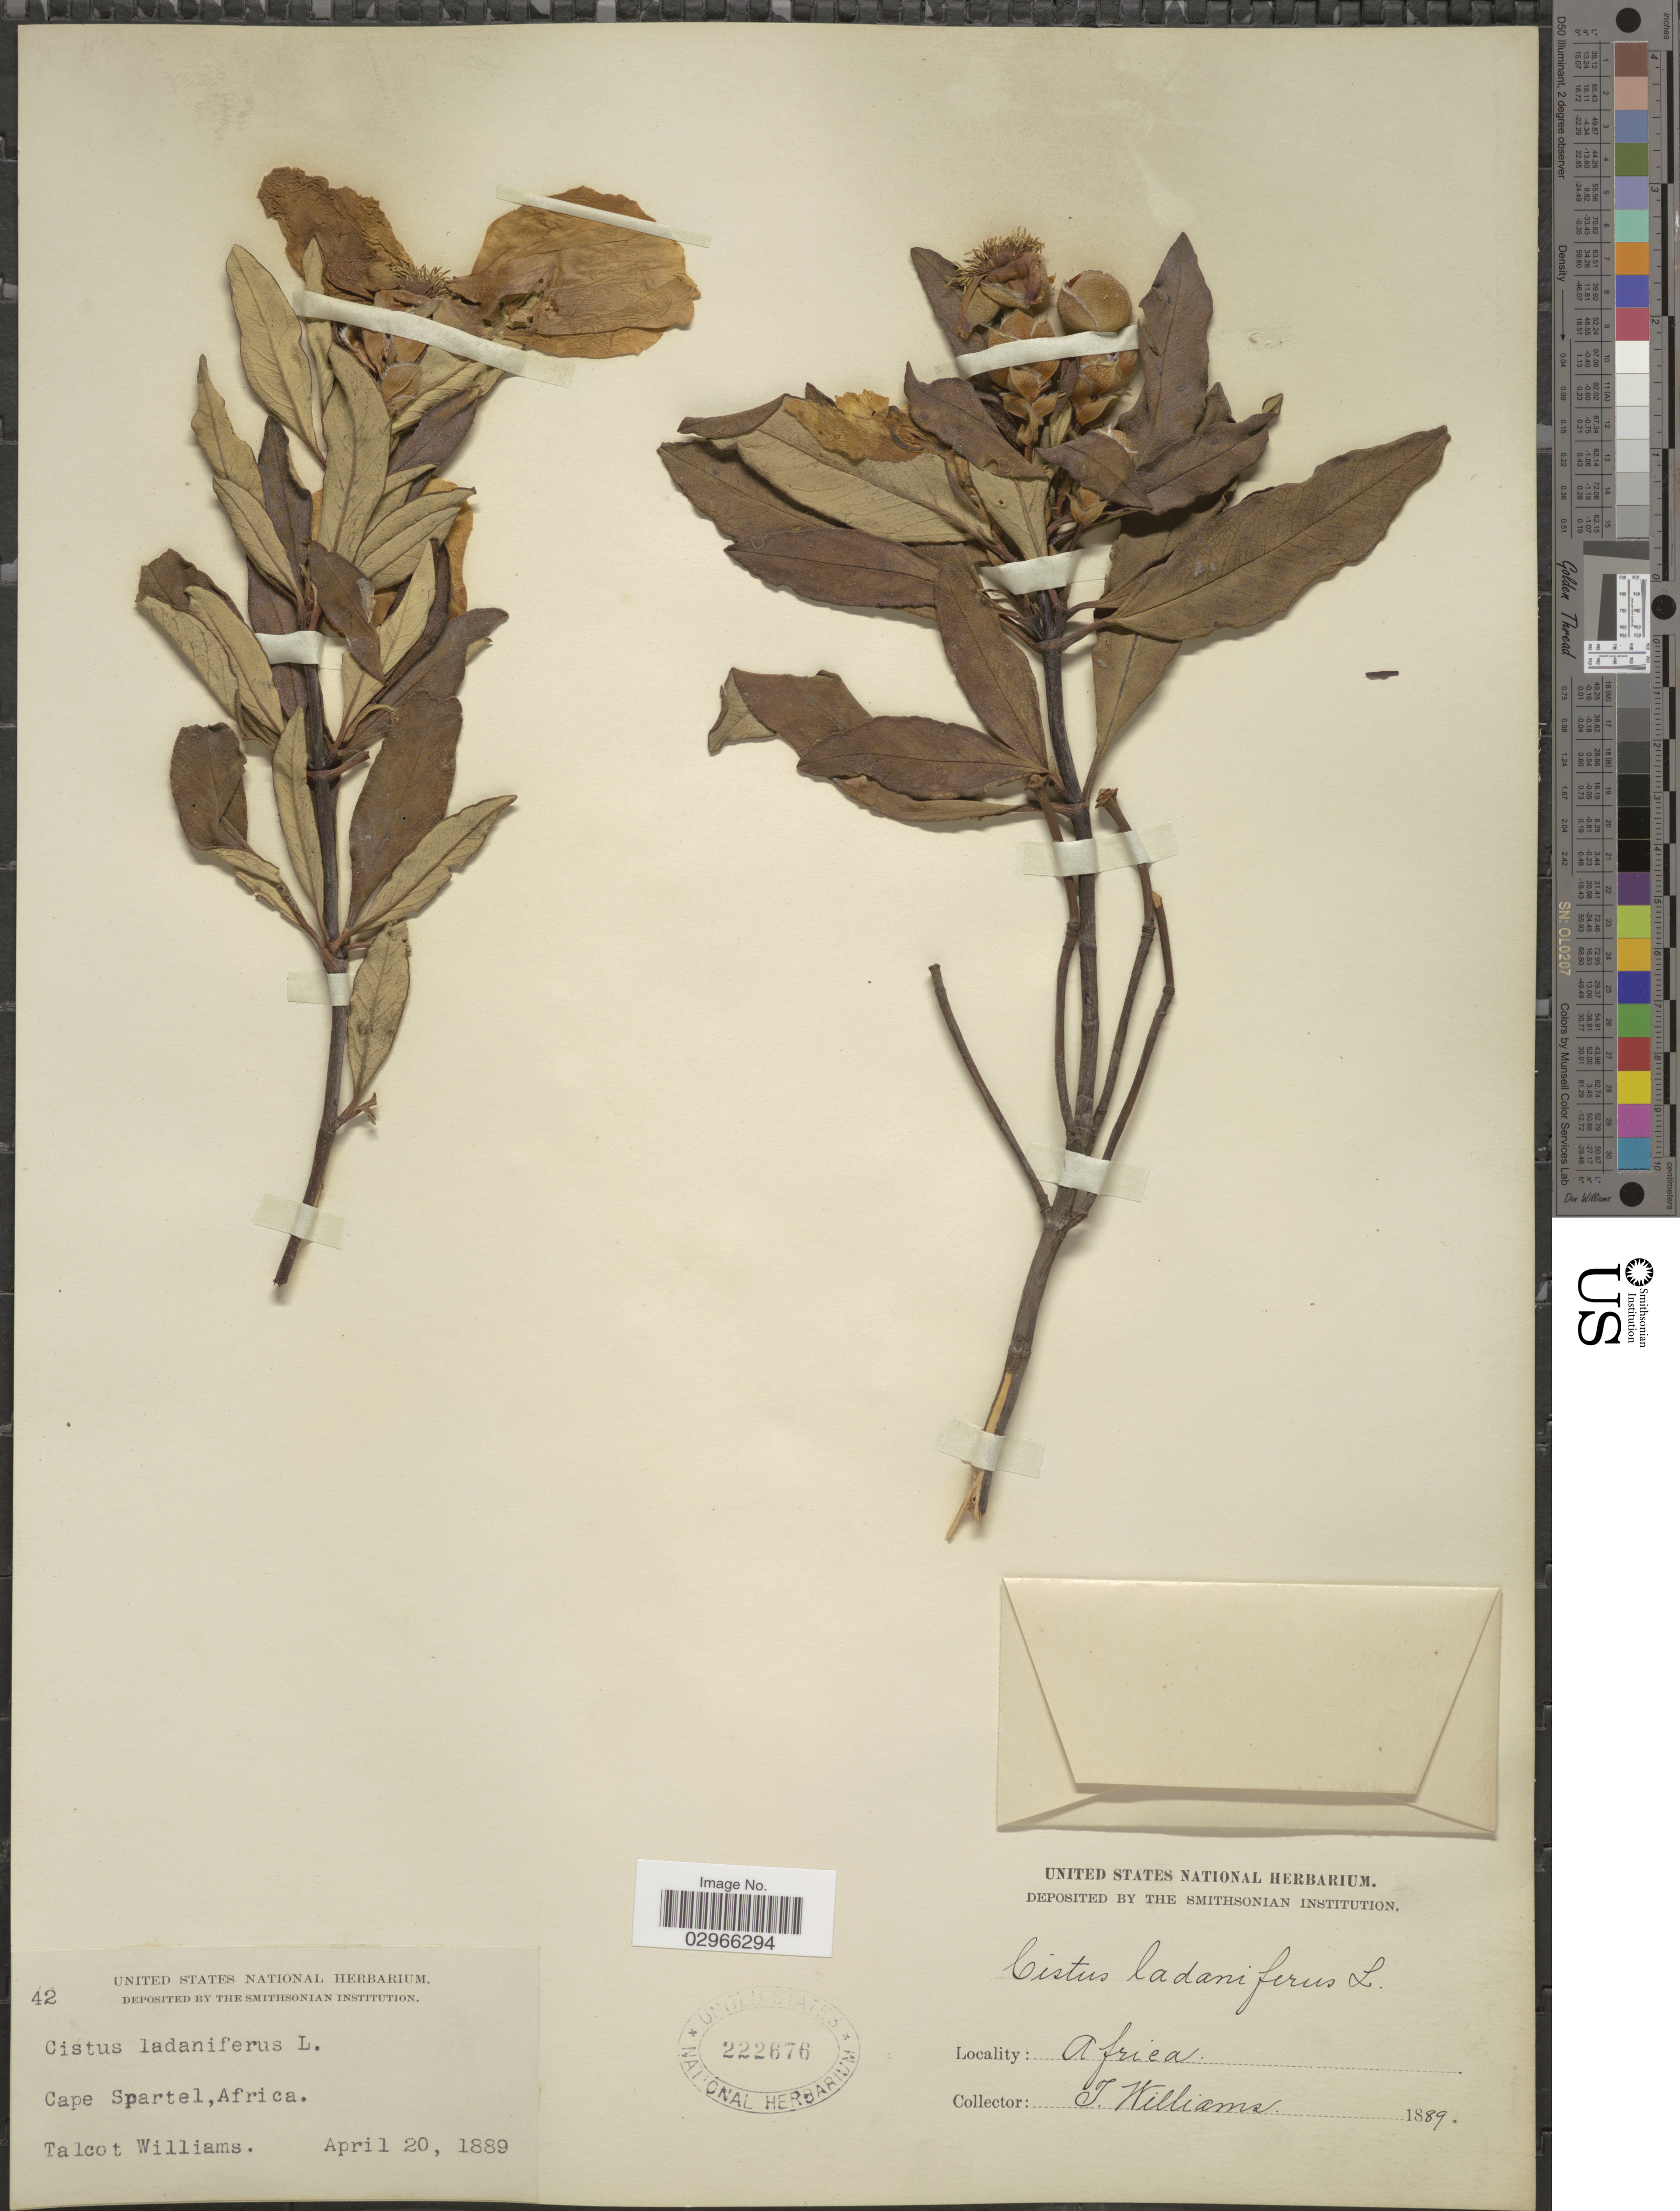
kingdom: Plantae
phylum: Tracheophyta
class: Magnoliopsida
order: Malvales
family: Cistaceae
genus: Cistus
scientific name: Cistus ladanifer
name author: L.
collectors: T. Williams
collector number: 42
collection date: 1889-04-20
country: Morocco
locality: Cape Spartel.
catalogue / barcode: US 222676